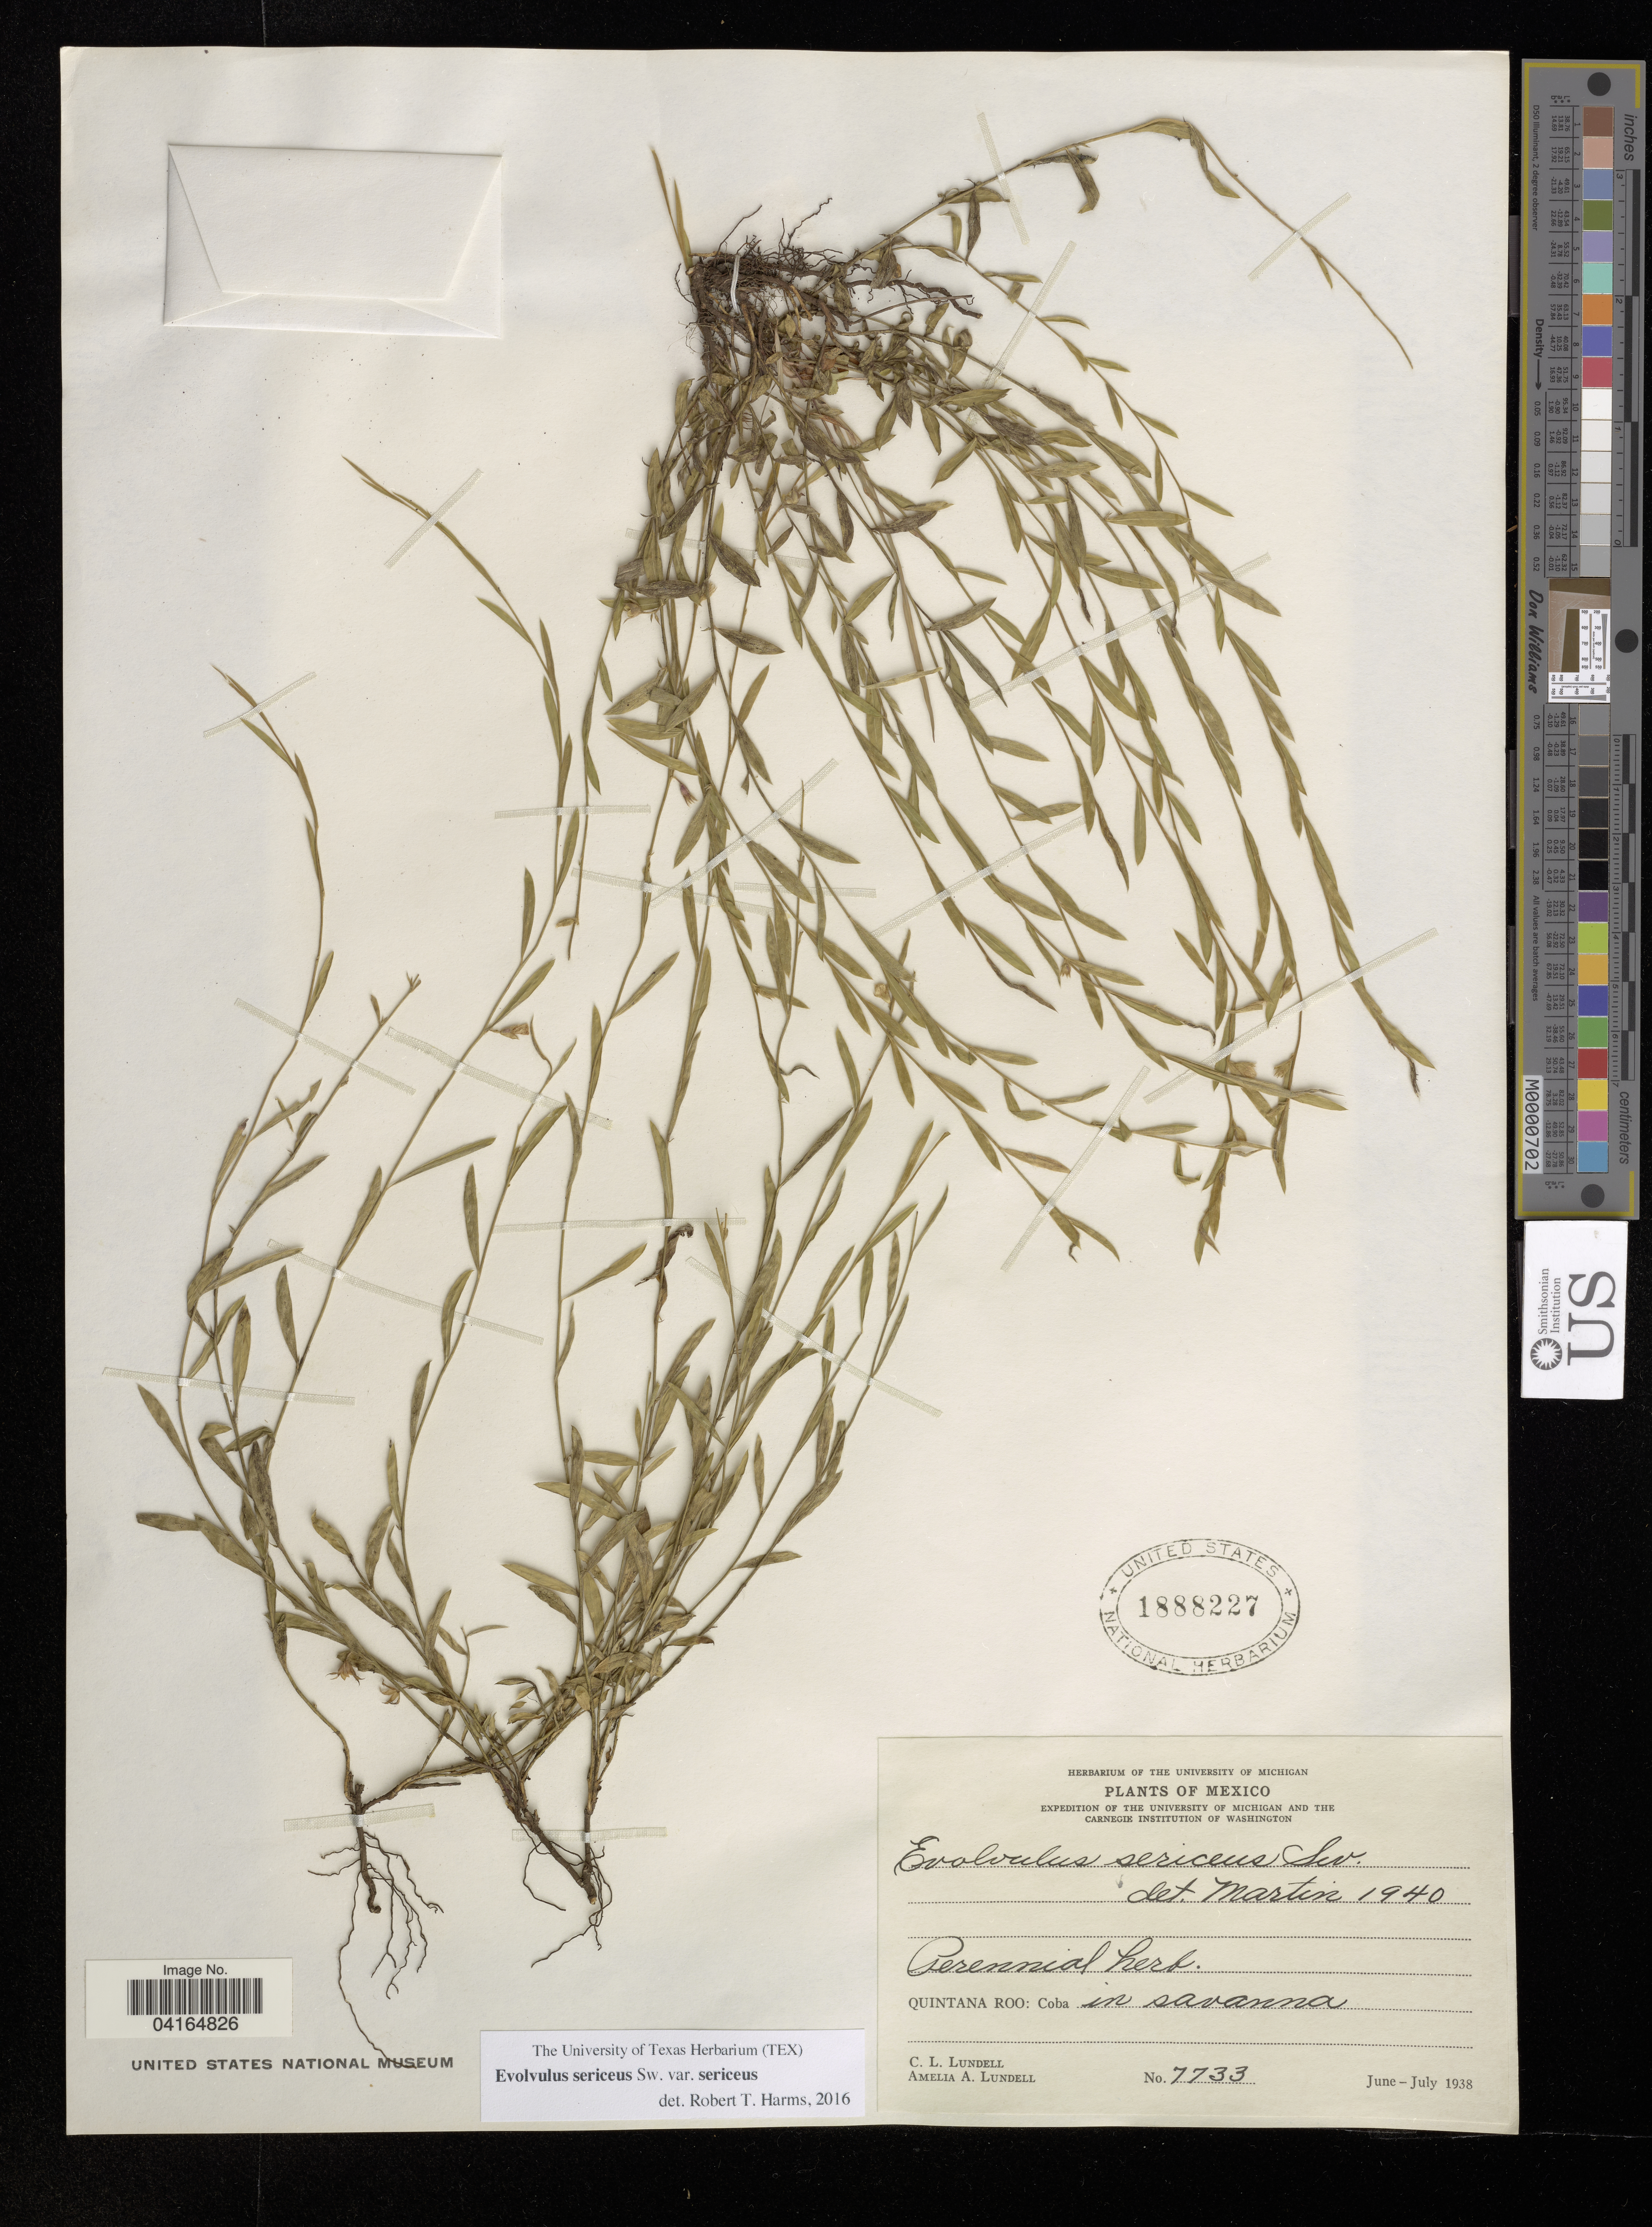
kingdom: Plantae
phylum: Tracheophyta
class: Magnoliopsida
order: Solanales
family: Convolvulaceae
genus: Evolvulus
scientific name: Evolvulus sericeus var. sericeus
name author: Sw.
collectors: C. L. Lundell & A. A. Lundell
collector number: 7733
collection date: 1938-06/1938-07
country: Mexico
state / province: Quintana Roo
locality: The University of Michigan and The Carnegie Institution of Washington. Coba in savanna.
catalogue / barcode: US 1888227